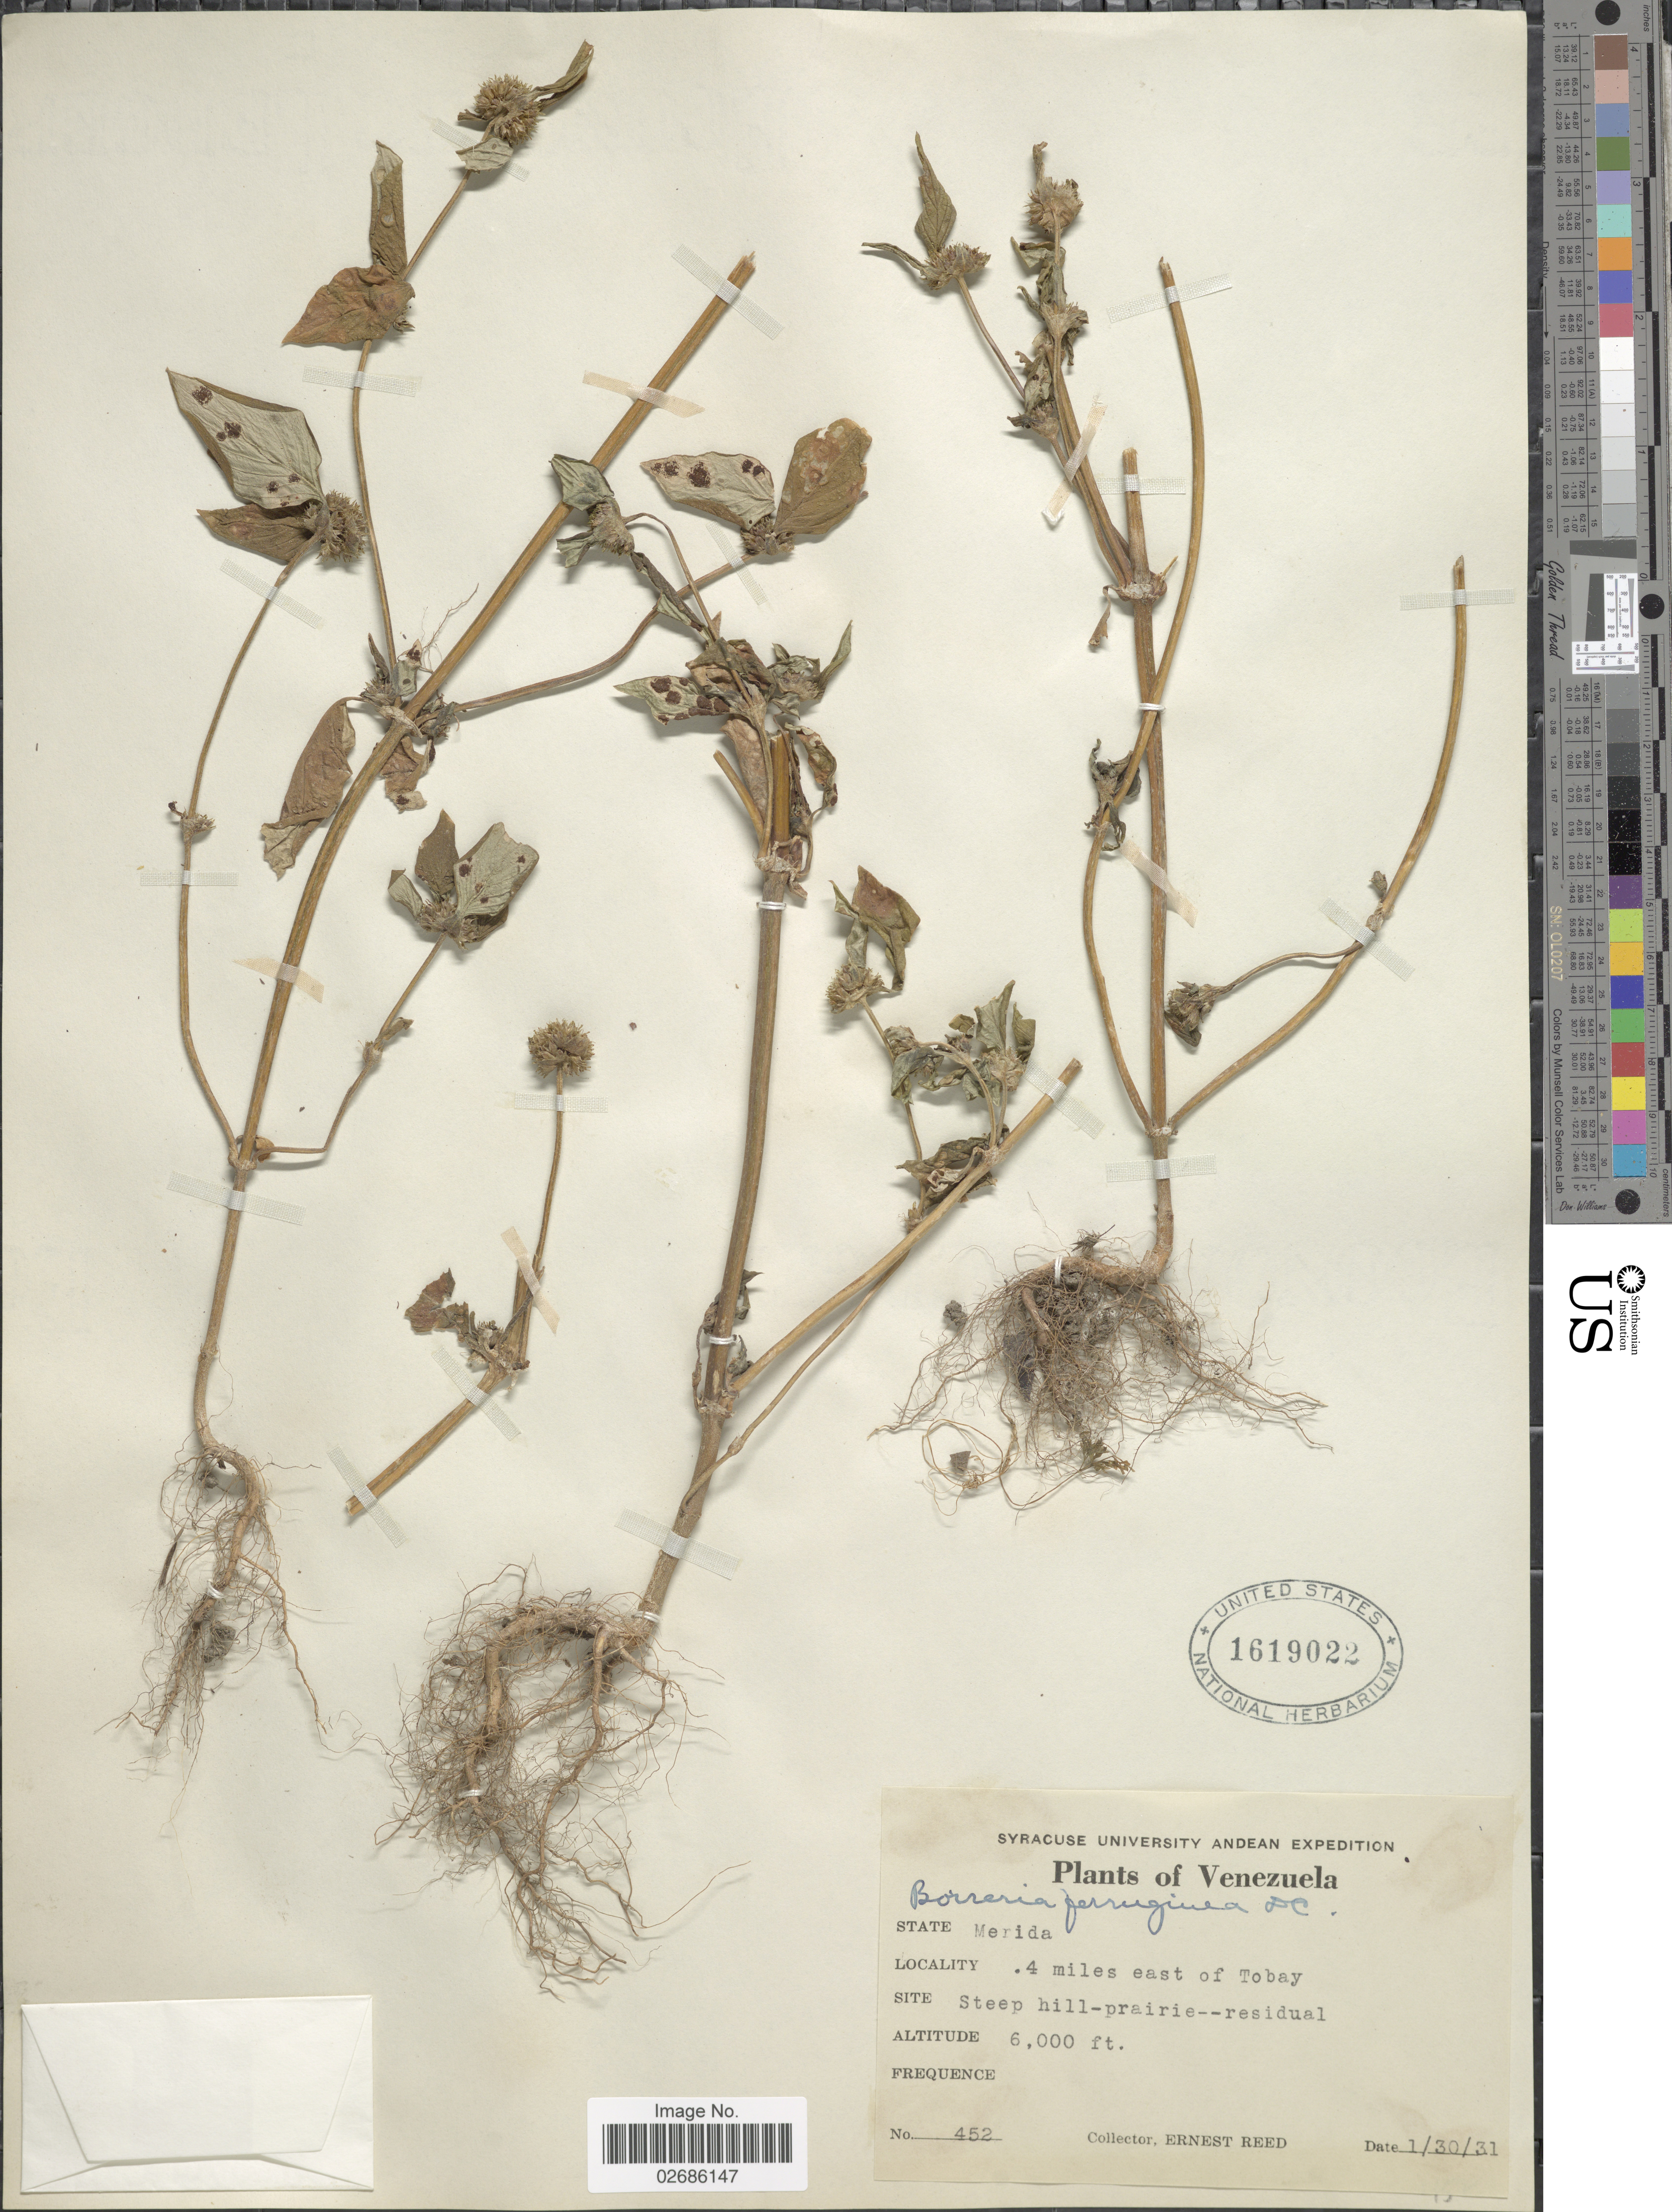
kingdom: Plantae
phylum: Tracheophyta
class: Magnoliopsida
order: Gentianales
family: Rubiaceae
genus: Borreria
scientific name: Borreria capitata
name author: (Ruiz & Pav.) DC.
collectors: E. Reed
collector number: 452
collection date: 1931-01-30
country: Venezuela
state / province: Mérida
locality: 4 miles east of Tobay.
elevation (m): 1829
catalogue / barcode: US 1619022